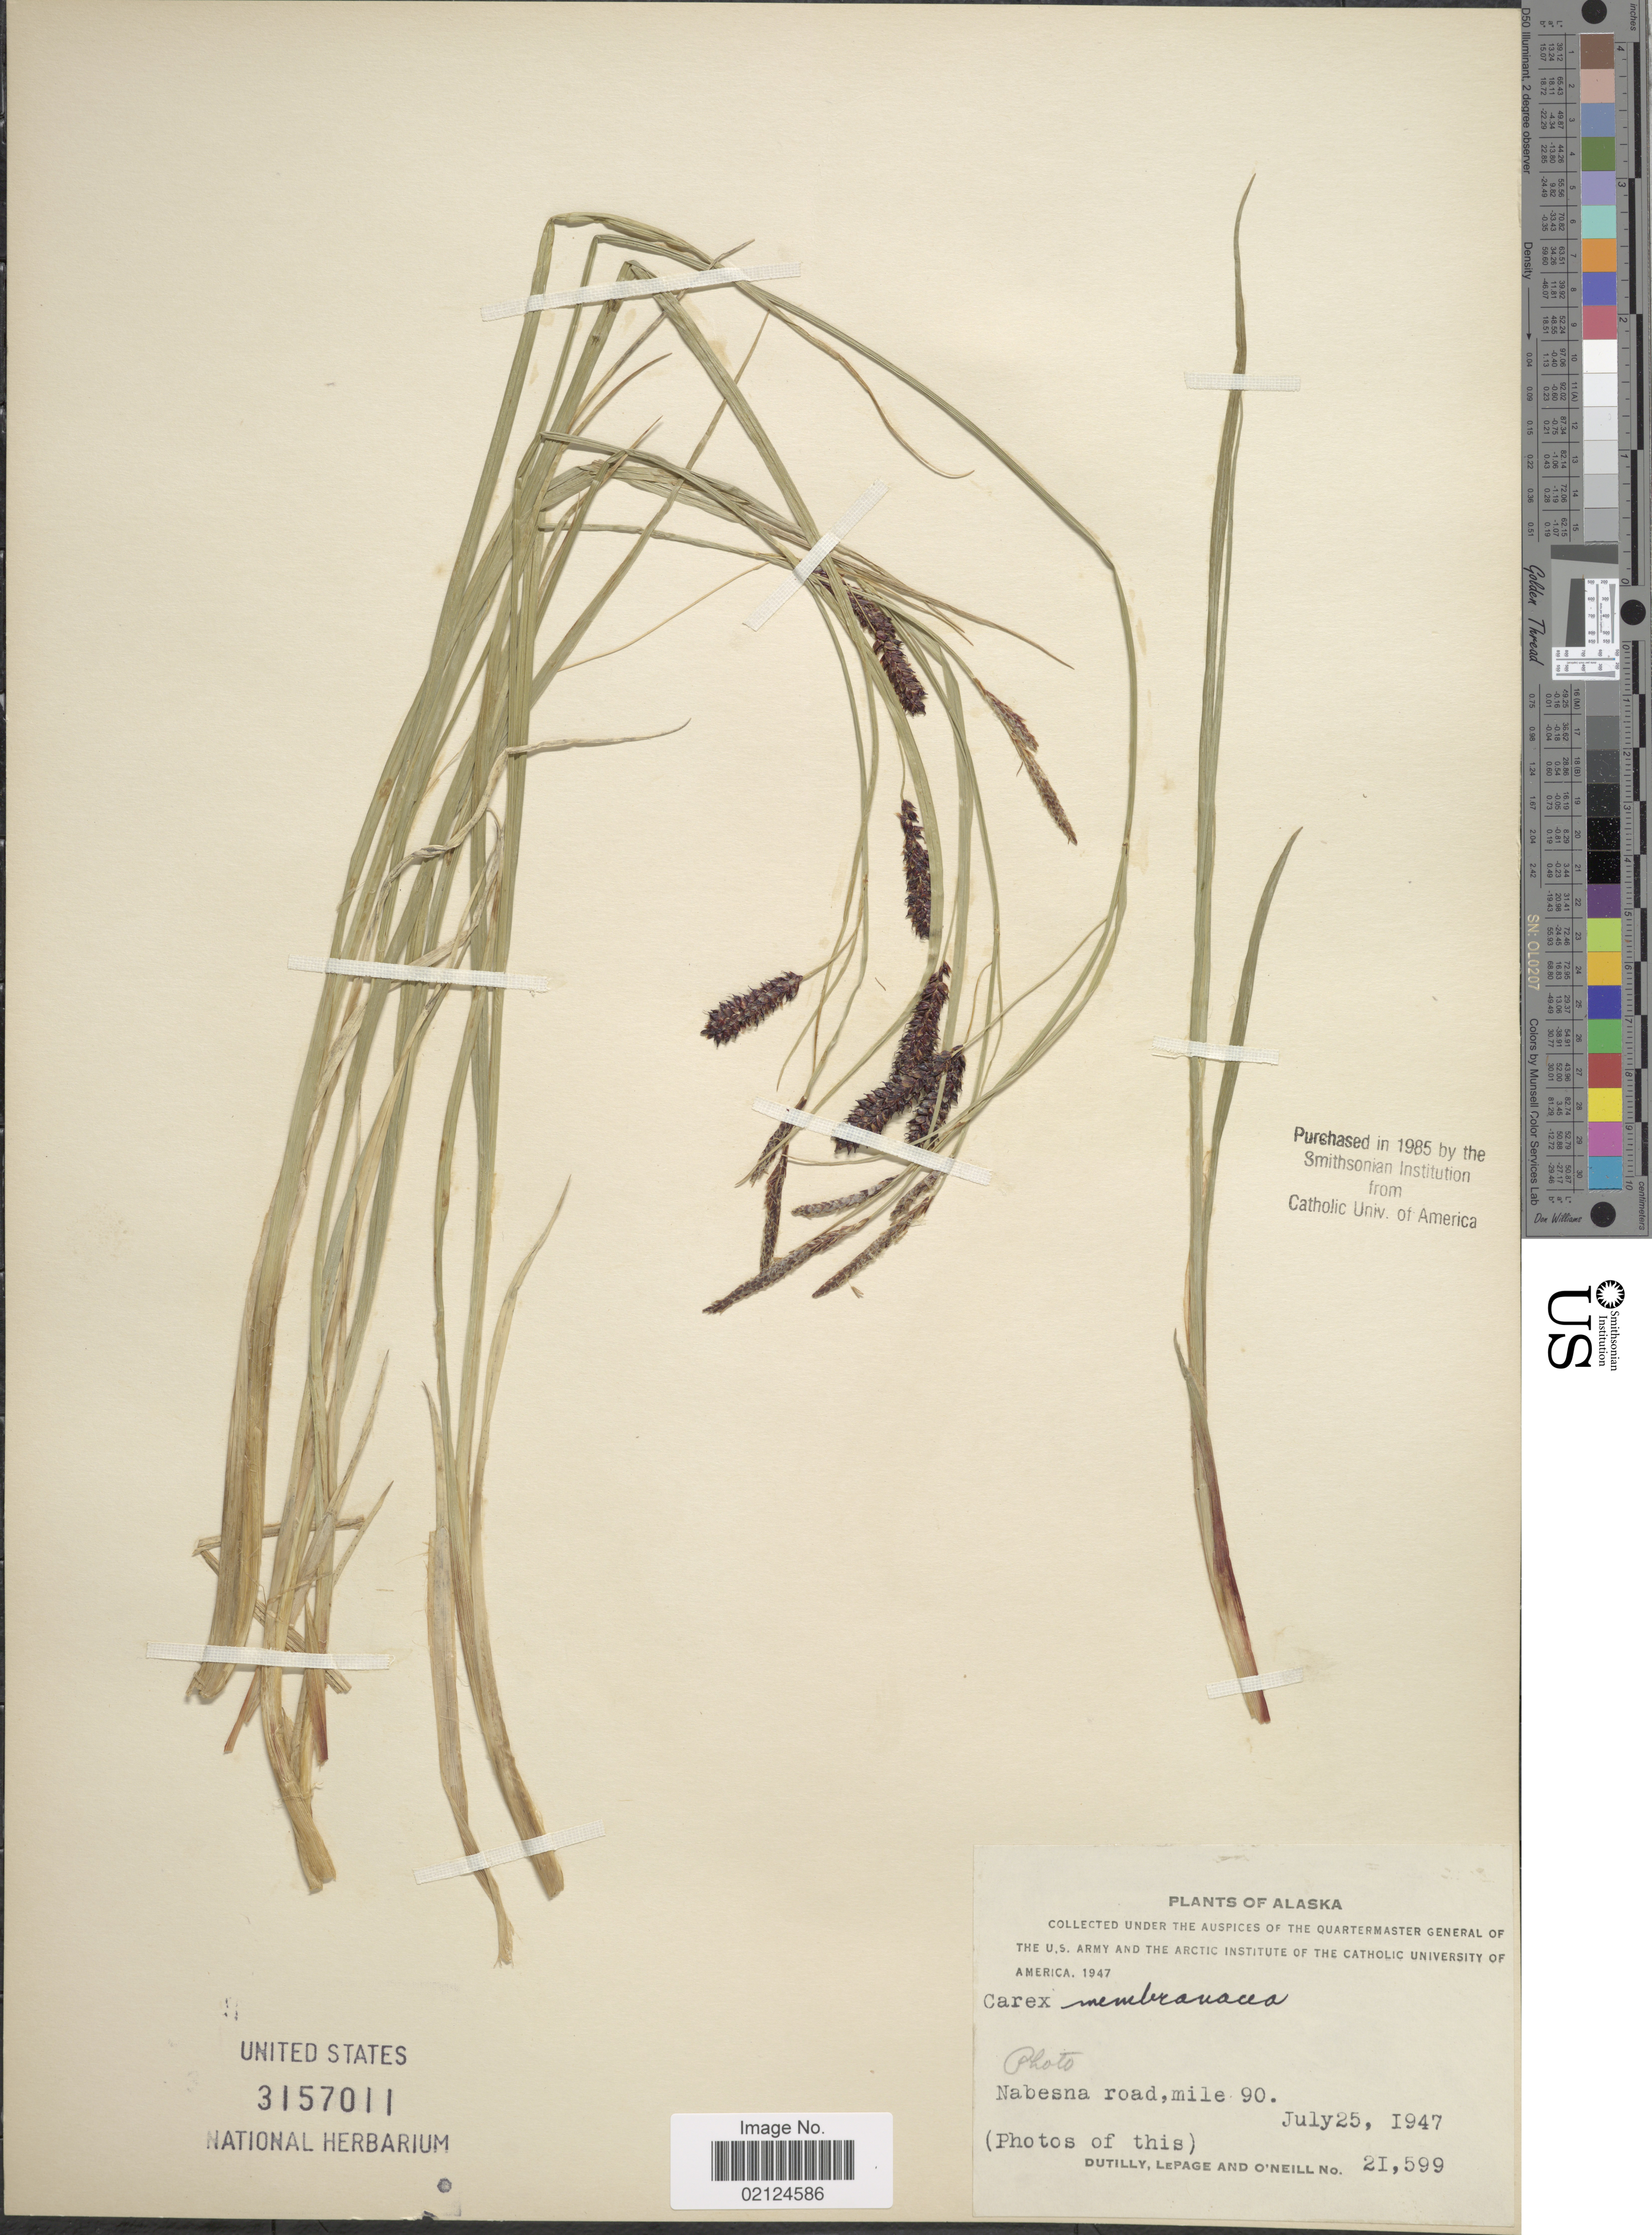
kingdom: Plantae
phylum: Tracheophyta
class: Liliopsida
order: Poales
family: Cyperaceae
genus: Carex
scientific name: Carex membranacea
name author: Hook.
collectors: -. Dutilly, -. LePage & O' Neill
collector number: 21599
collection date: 1947-07-25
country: United States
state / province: Alaska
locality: Nabesna road, mile 90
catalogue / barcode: US 3157011